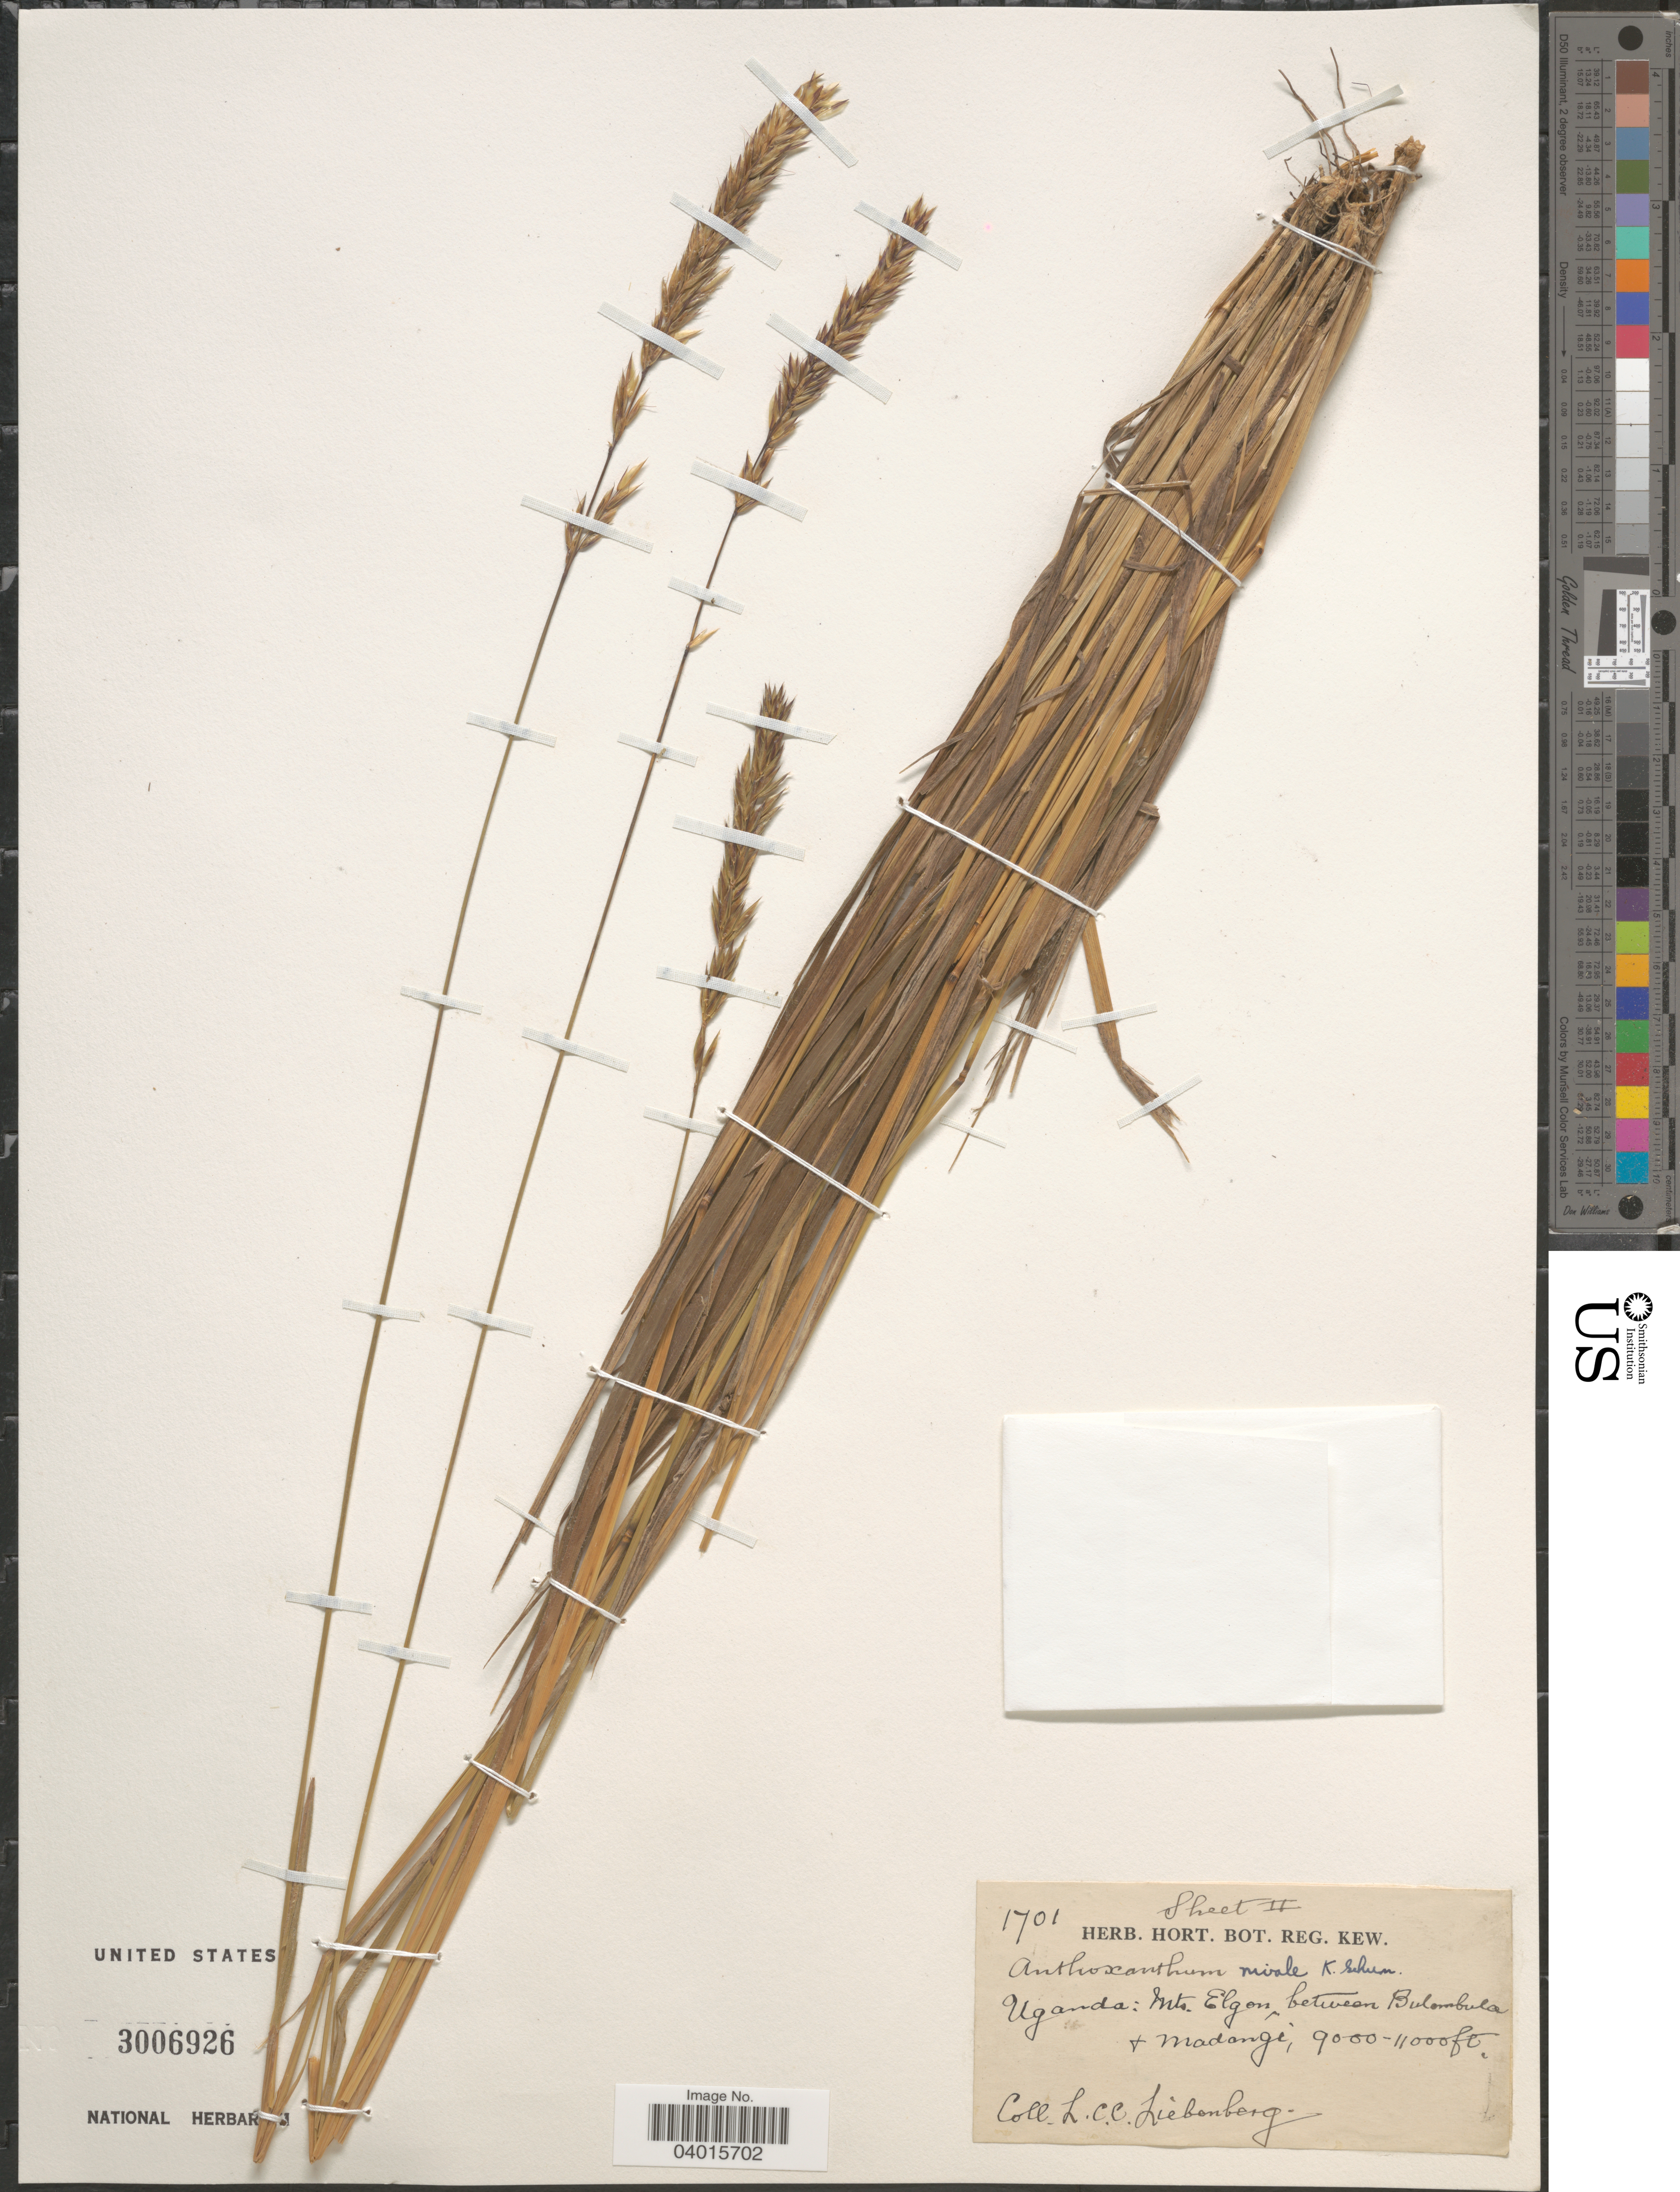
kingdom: Plantae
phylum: Tracheophyta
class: Liliopsida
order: Poales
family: Poaceae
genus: Anthoxanthum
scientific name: Anthoxanthum nivale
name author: K. Schum.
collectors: L. Liebenberg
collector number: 1701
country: Uganda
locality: Mts. Elgon, between Bulombula & Madangi.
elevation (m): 2743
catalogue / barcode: US 3006926